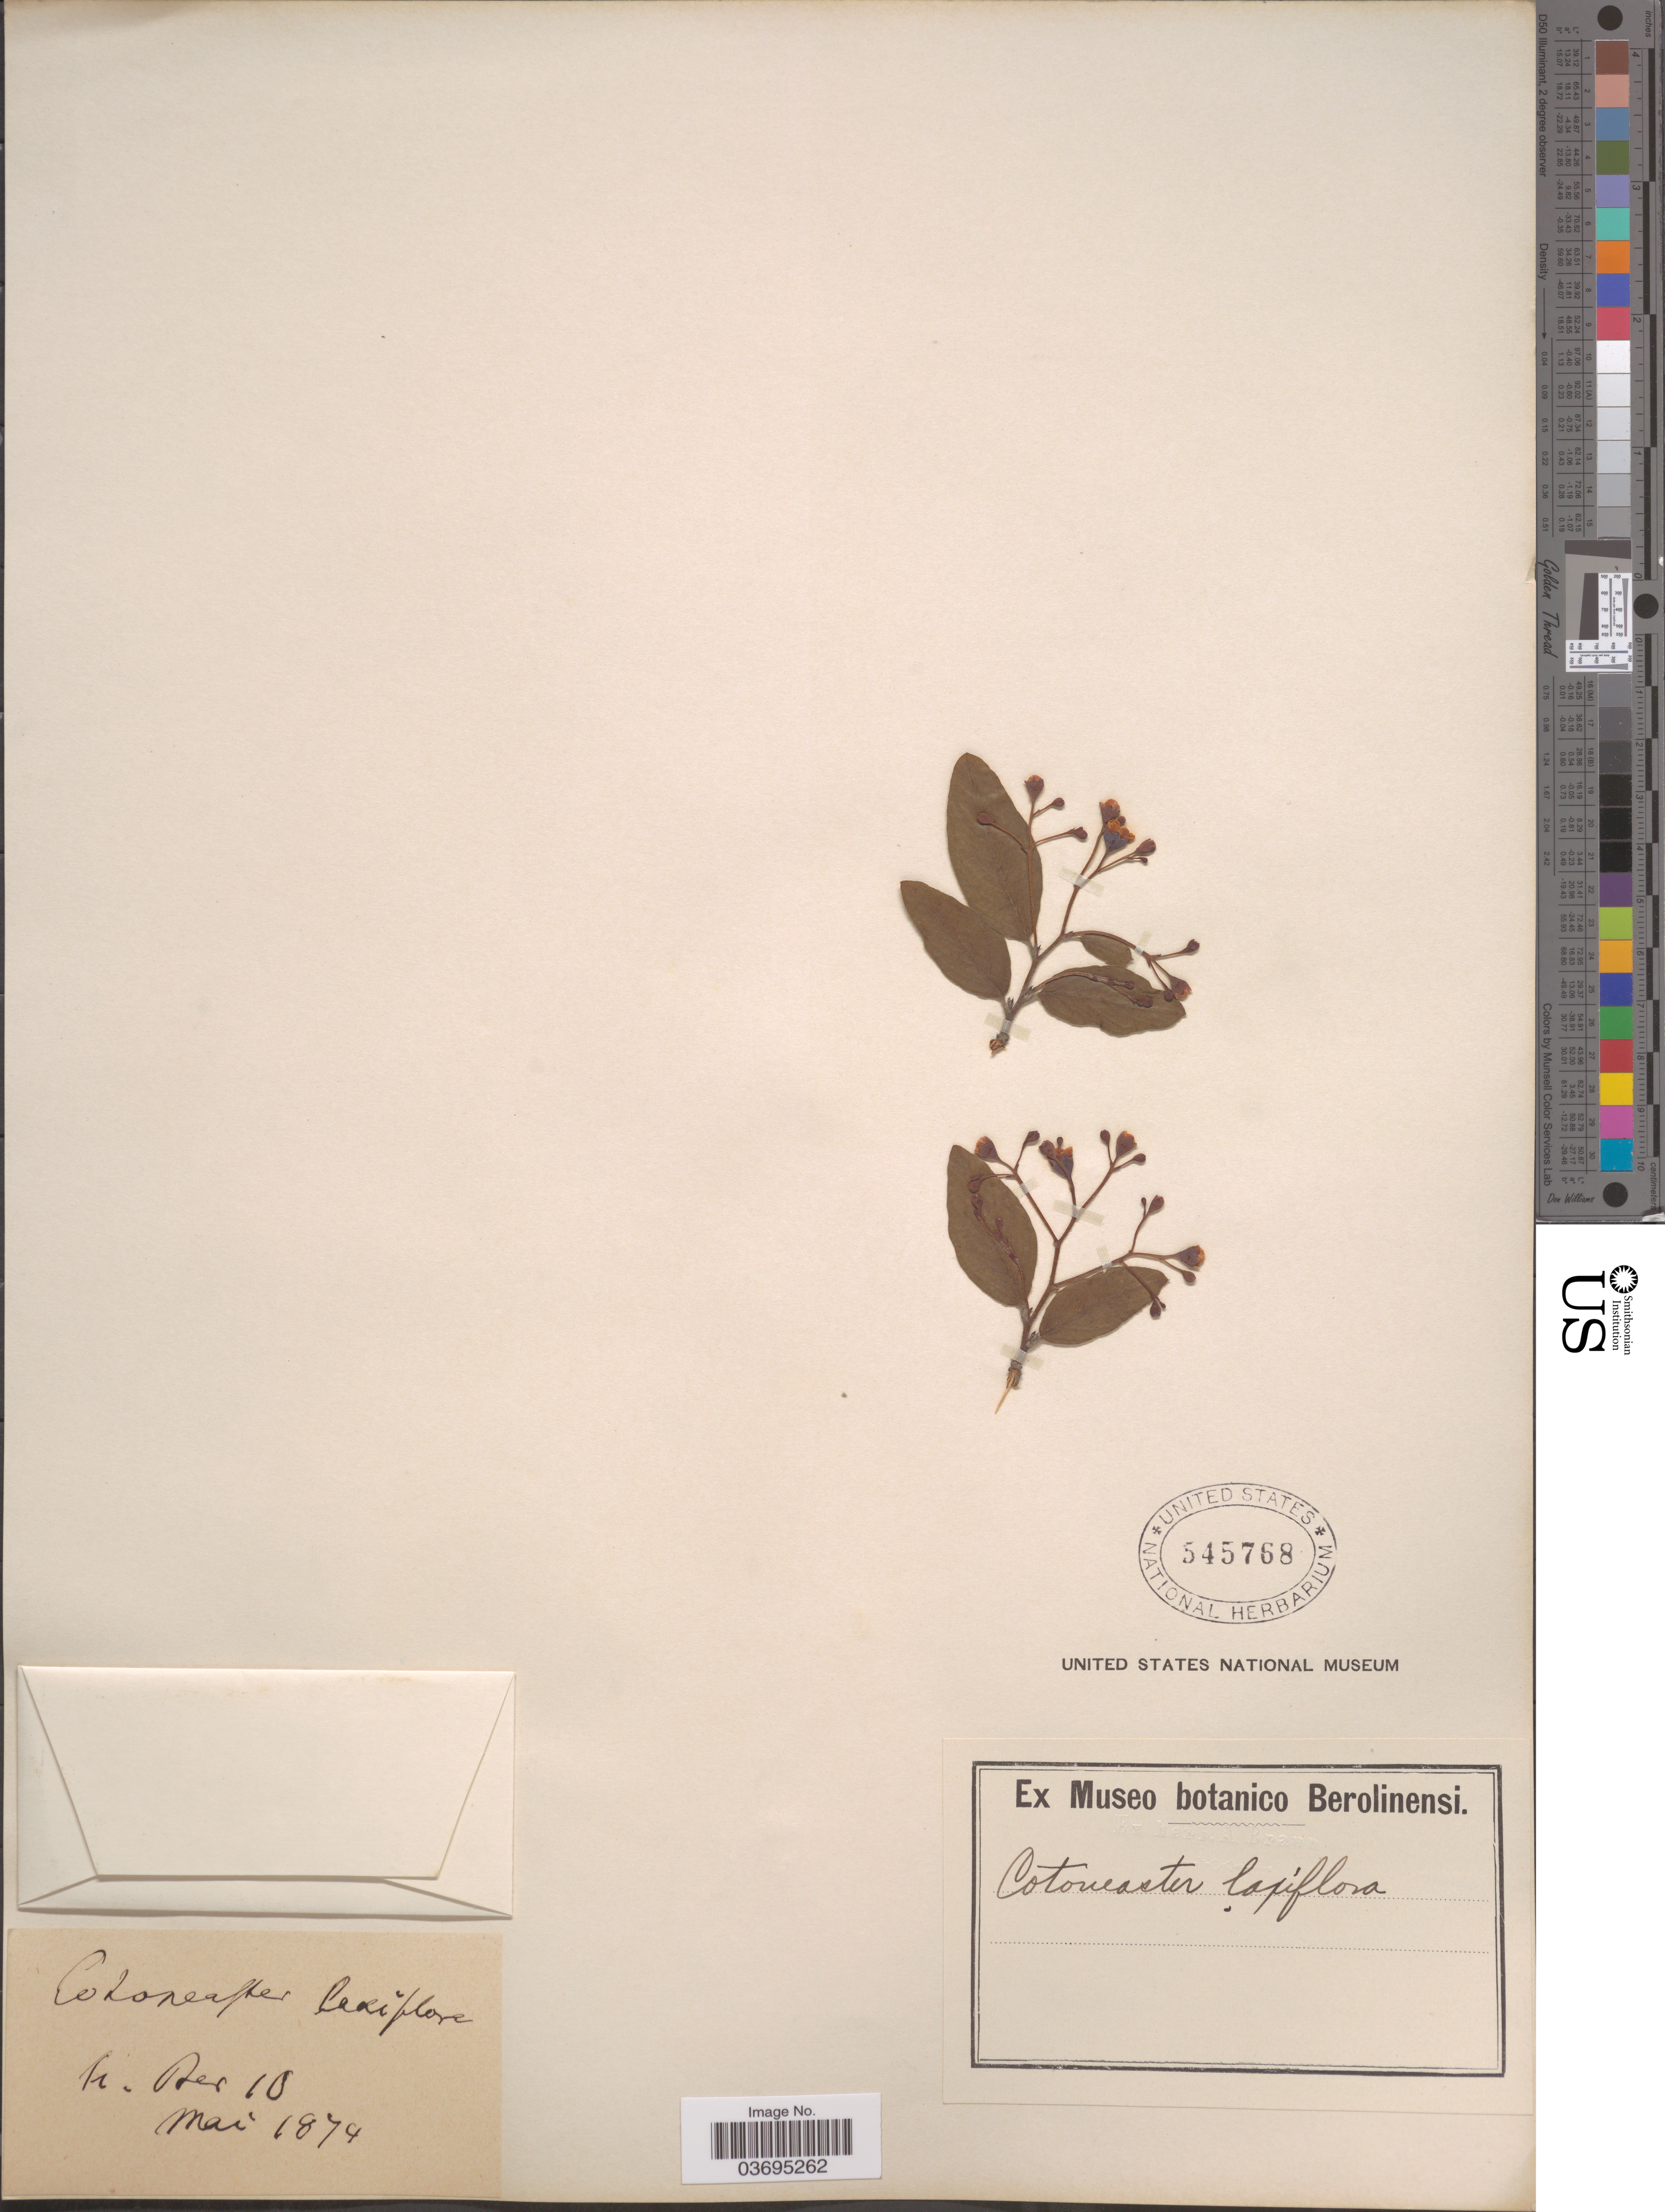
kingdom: Plantae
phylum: Tracheophyta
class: Magnoliopsida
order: Rosales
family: Rosaceae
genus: Cotoneaster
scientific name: Cotoneaster laxiflorus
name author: J. Jacq. ex Lindl.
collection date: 1874-05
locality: H. Ber. 10 [interpreted] [unsure placement]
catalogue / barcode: US 545768